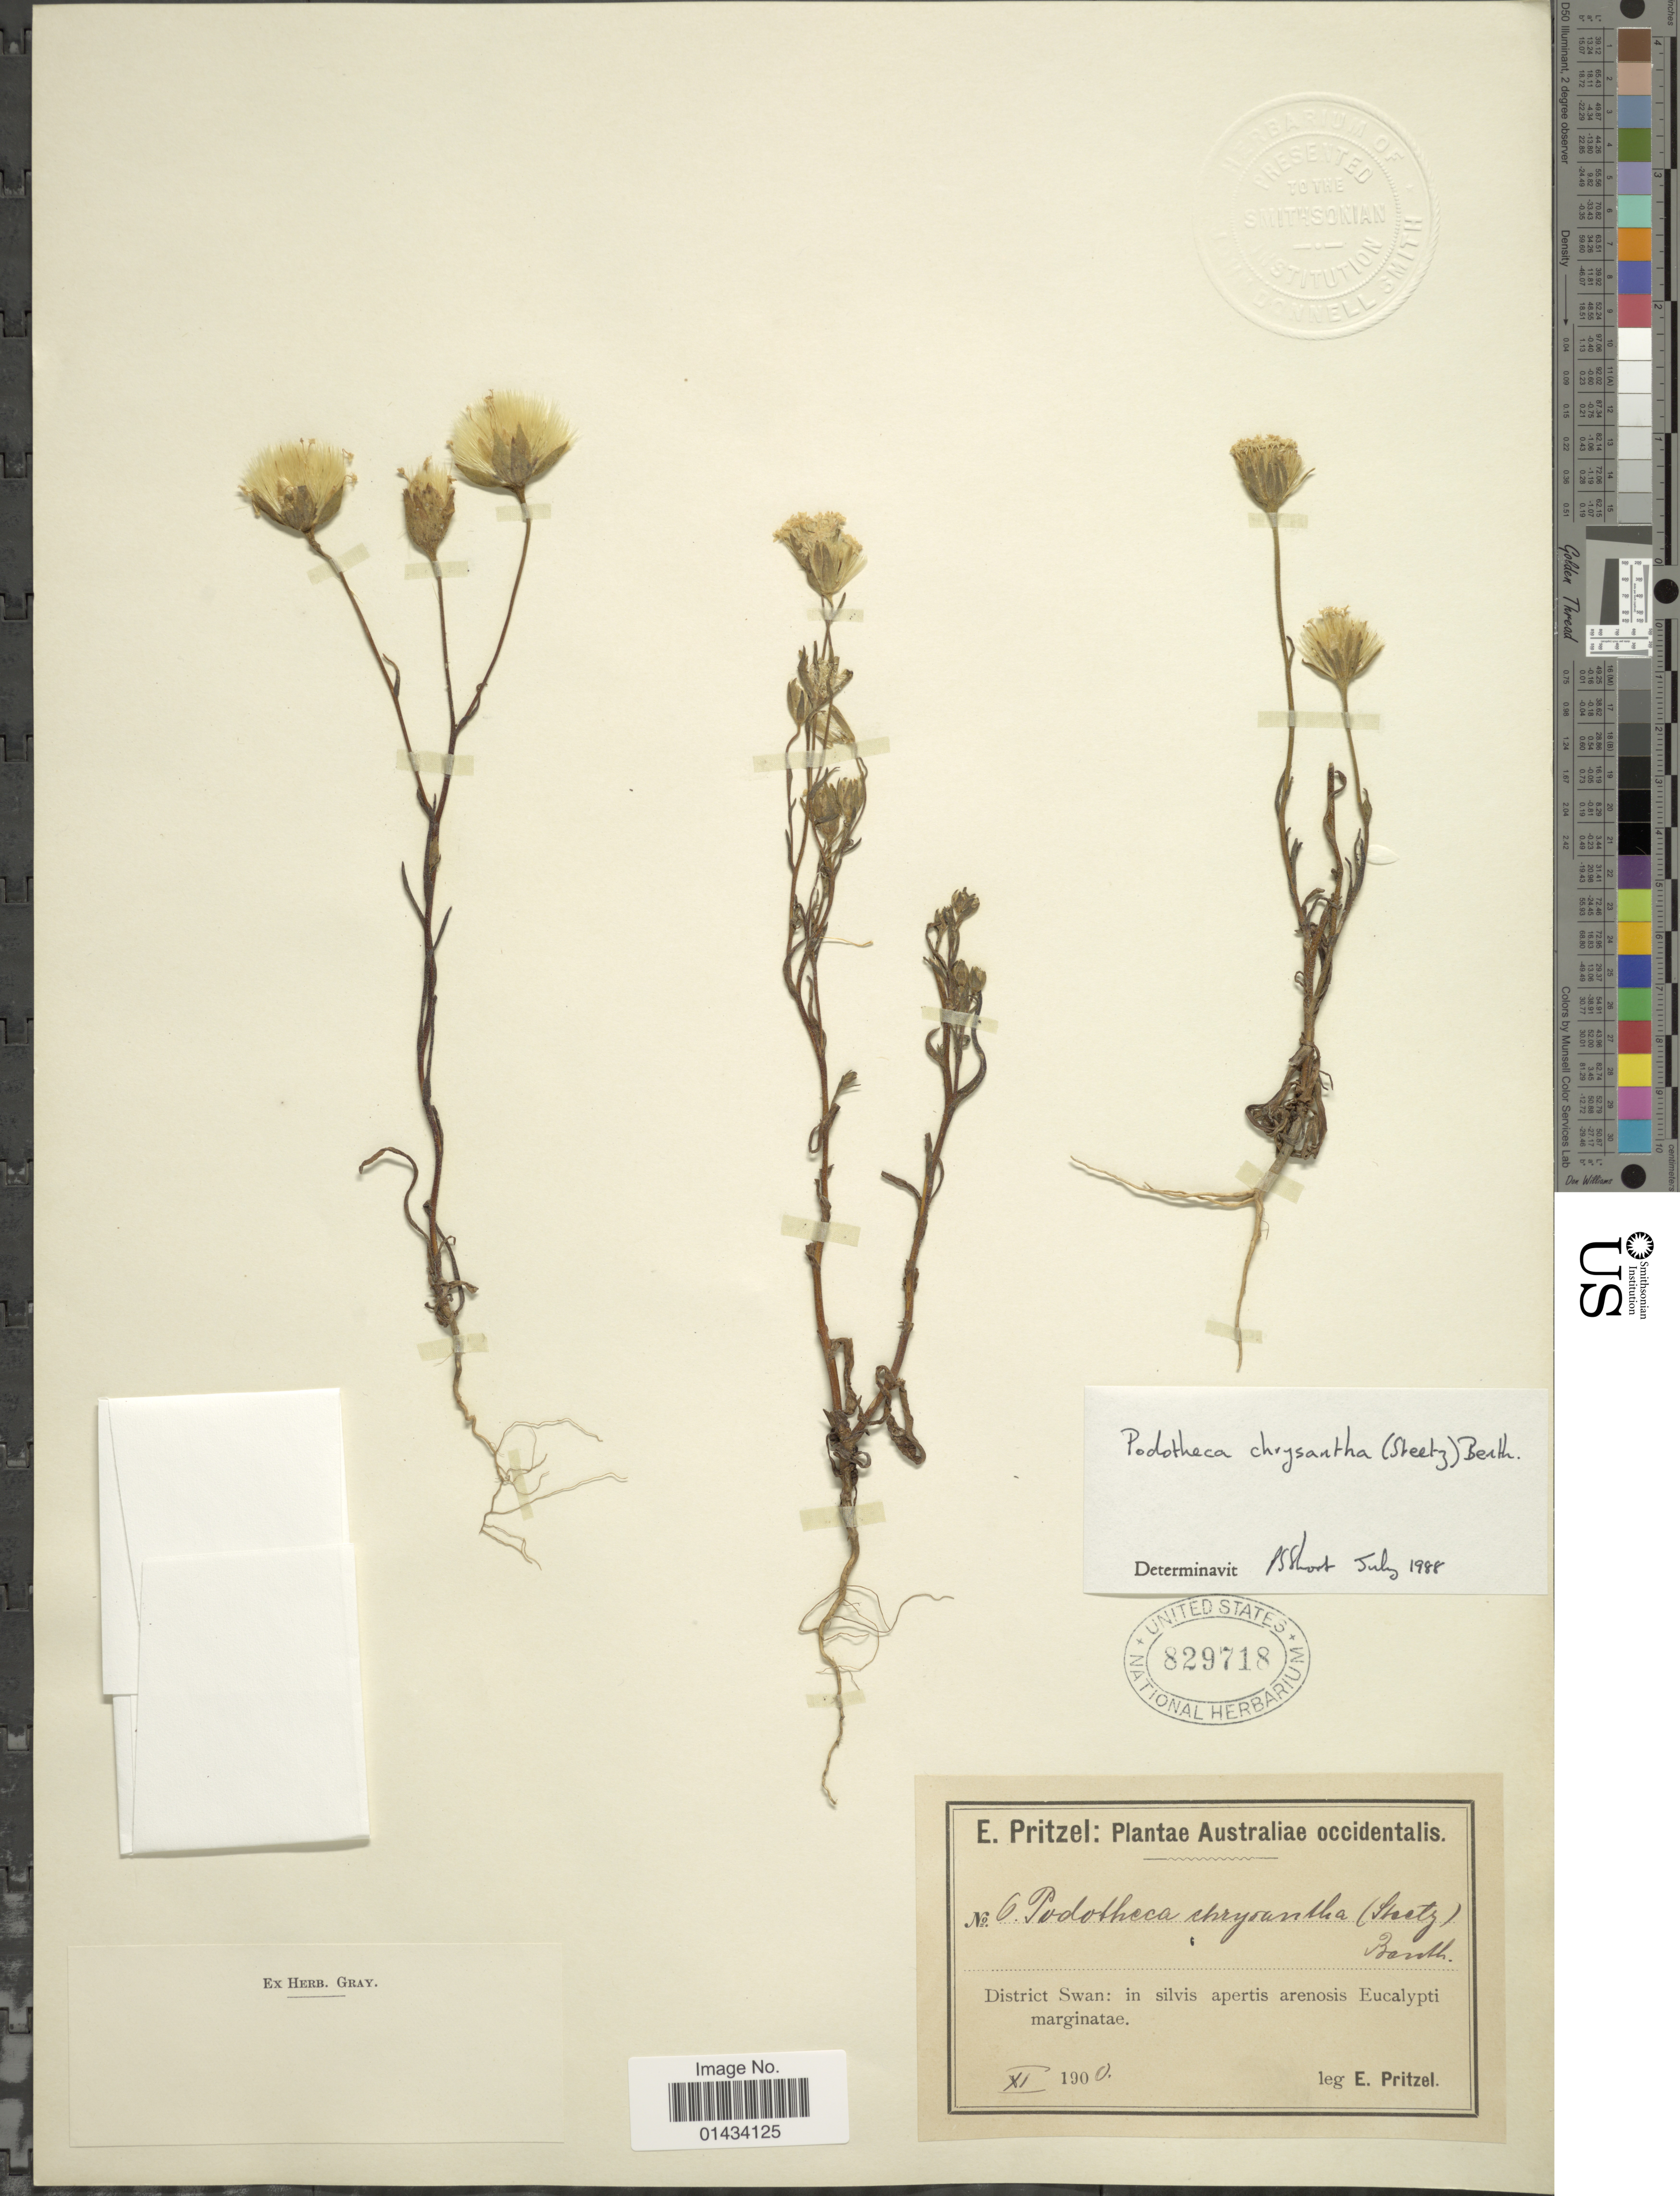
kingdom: Plantae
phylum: Tracheophyta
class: Magnoliopsida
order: Asterales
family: Asteraceae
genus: Podotheca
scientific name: Podotheca chrysantha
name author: (Steetz) Benth.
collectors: E. G. Pritzel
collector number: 6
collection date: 1900-11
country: Australia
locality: Australiae occidentalis, District Swan: in silvis apertis arenosis Eucalypti marginatae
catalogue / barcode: US 829718